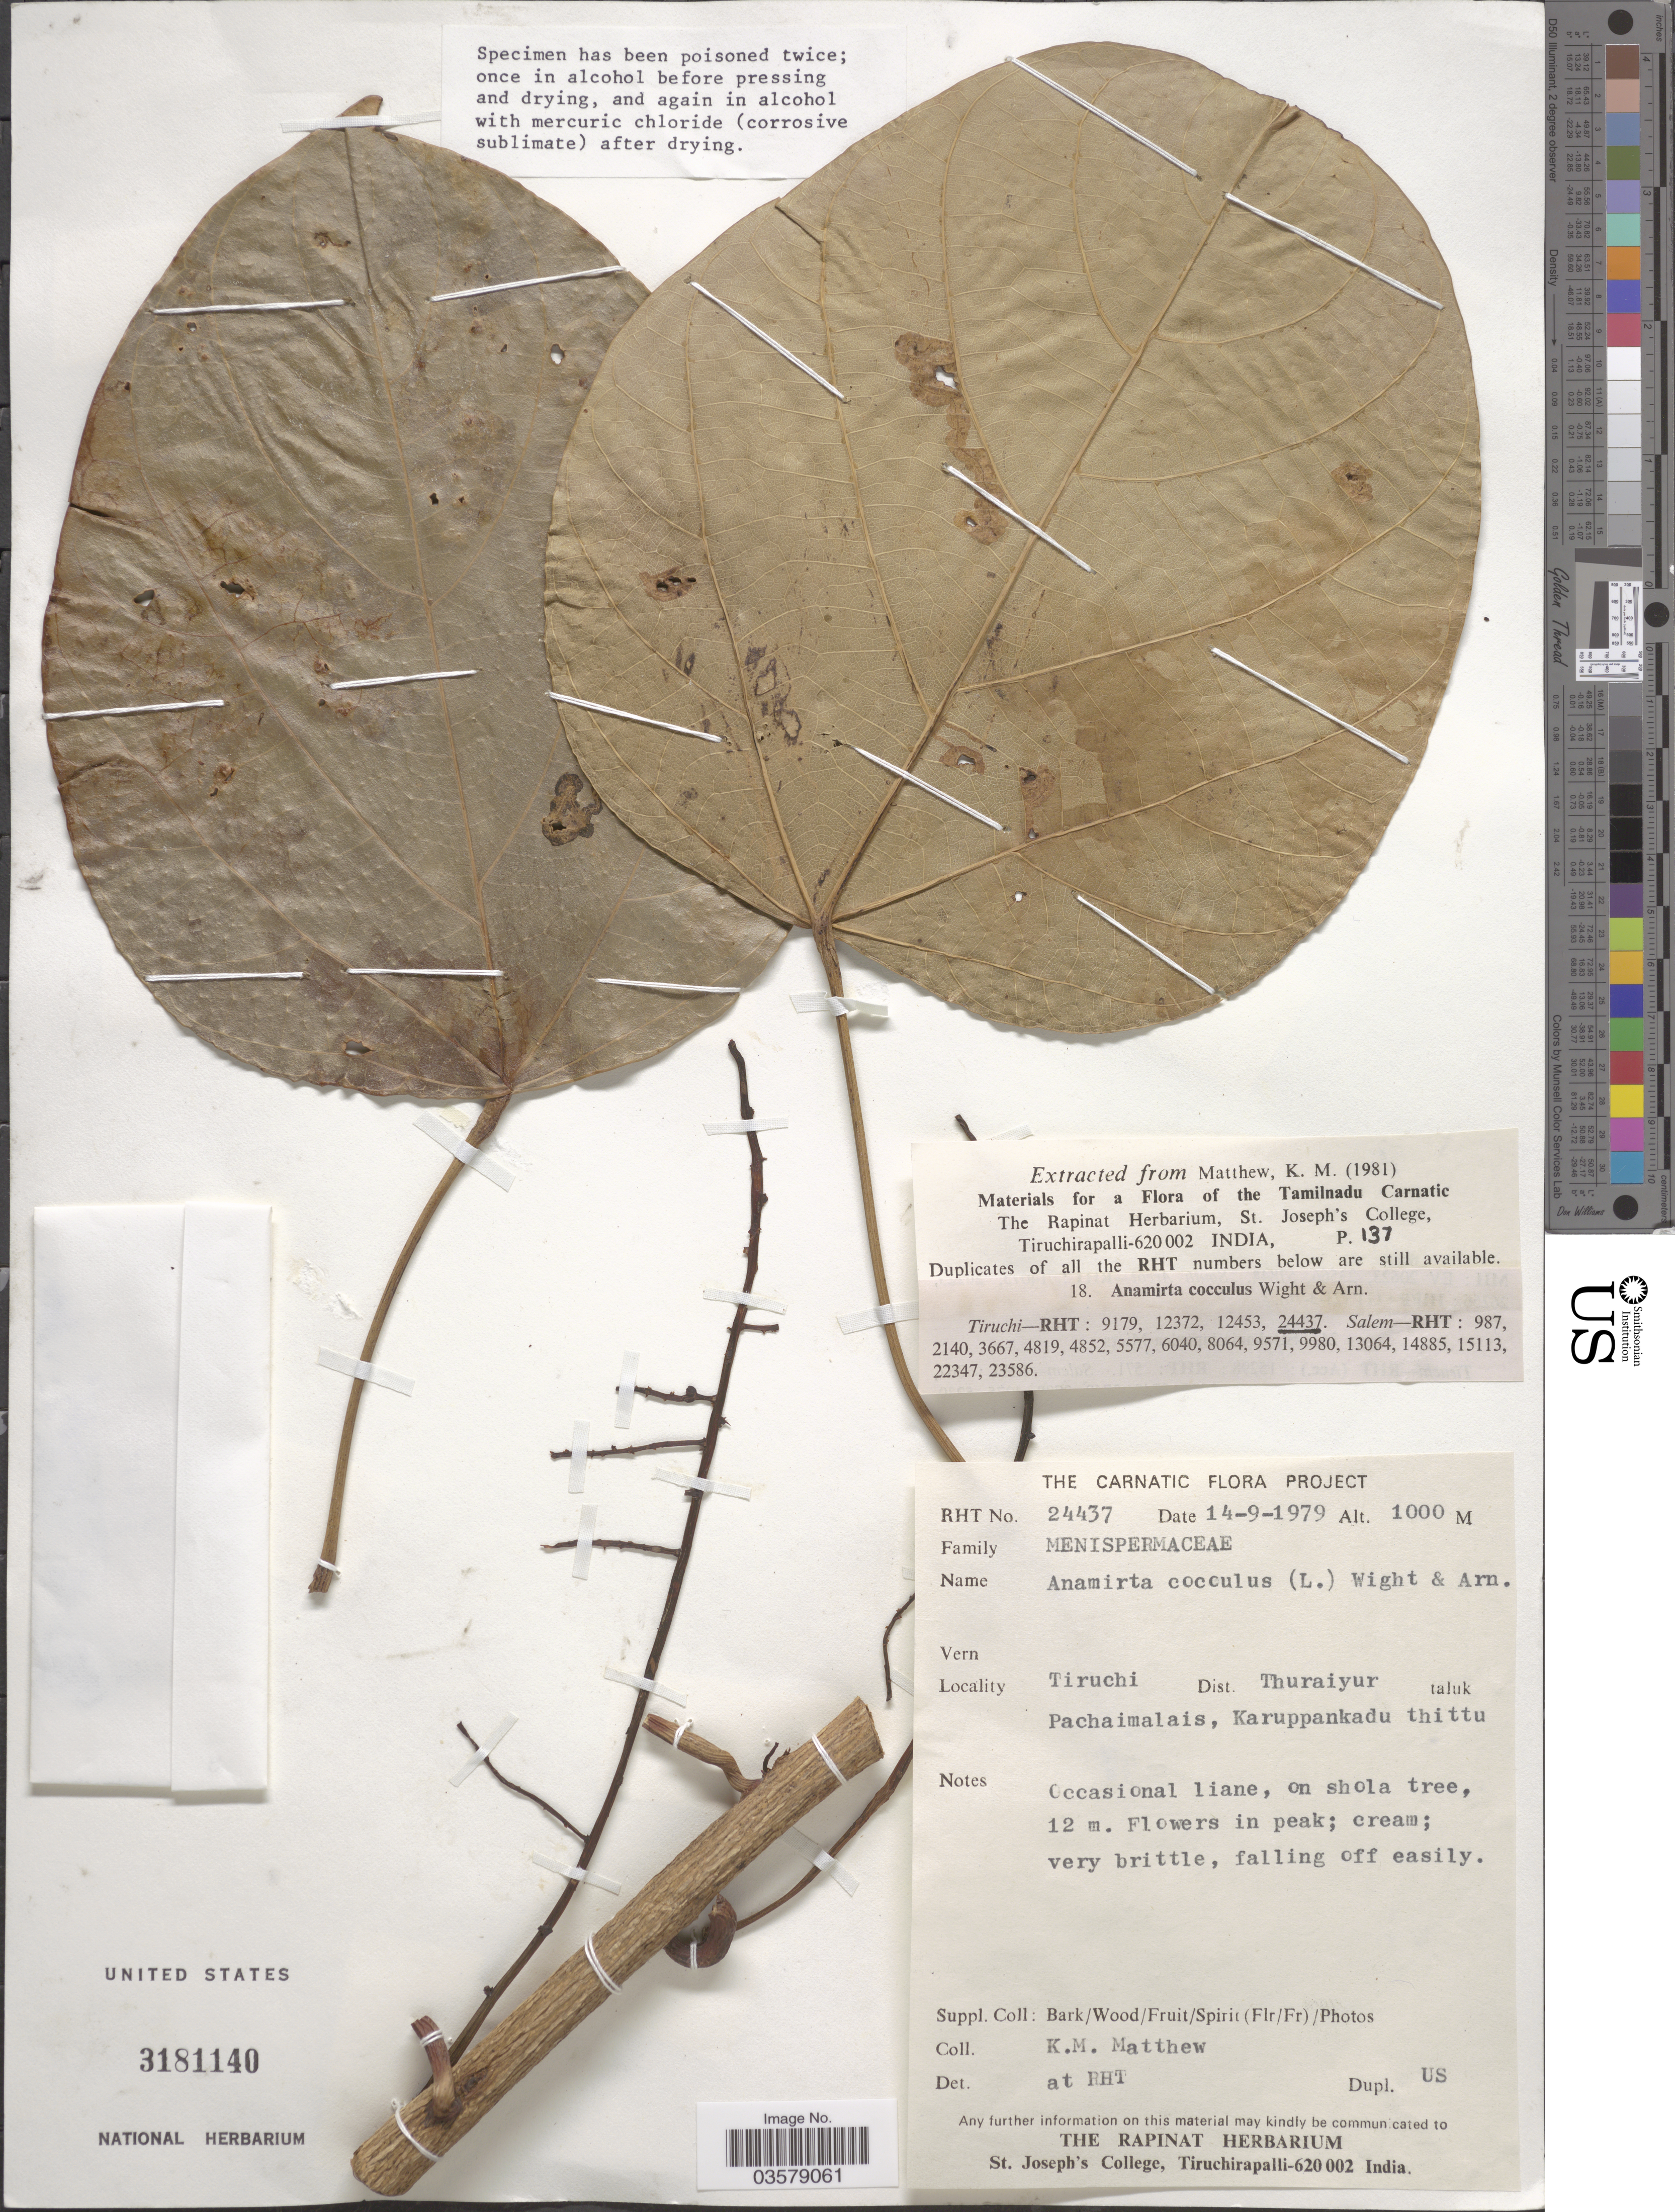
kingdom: Plantae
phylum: Tracheophyta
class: Magnoliopsida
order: Ranunculales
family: Menispermaceae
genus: Anamirta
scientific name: Anamirta cocculus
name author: (L.) Wight & Arn.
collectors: K. M. Matthew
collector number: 24437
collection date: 1979-09-14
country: India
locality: Tiruchi. Dist. Thuraiyur taluk. Pachaimalais, Karuppankadu thittu.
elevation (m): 1000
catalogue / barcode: US 3181140